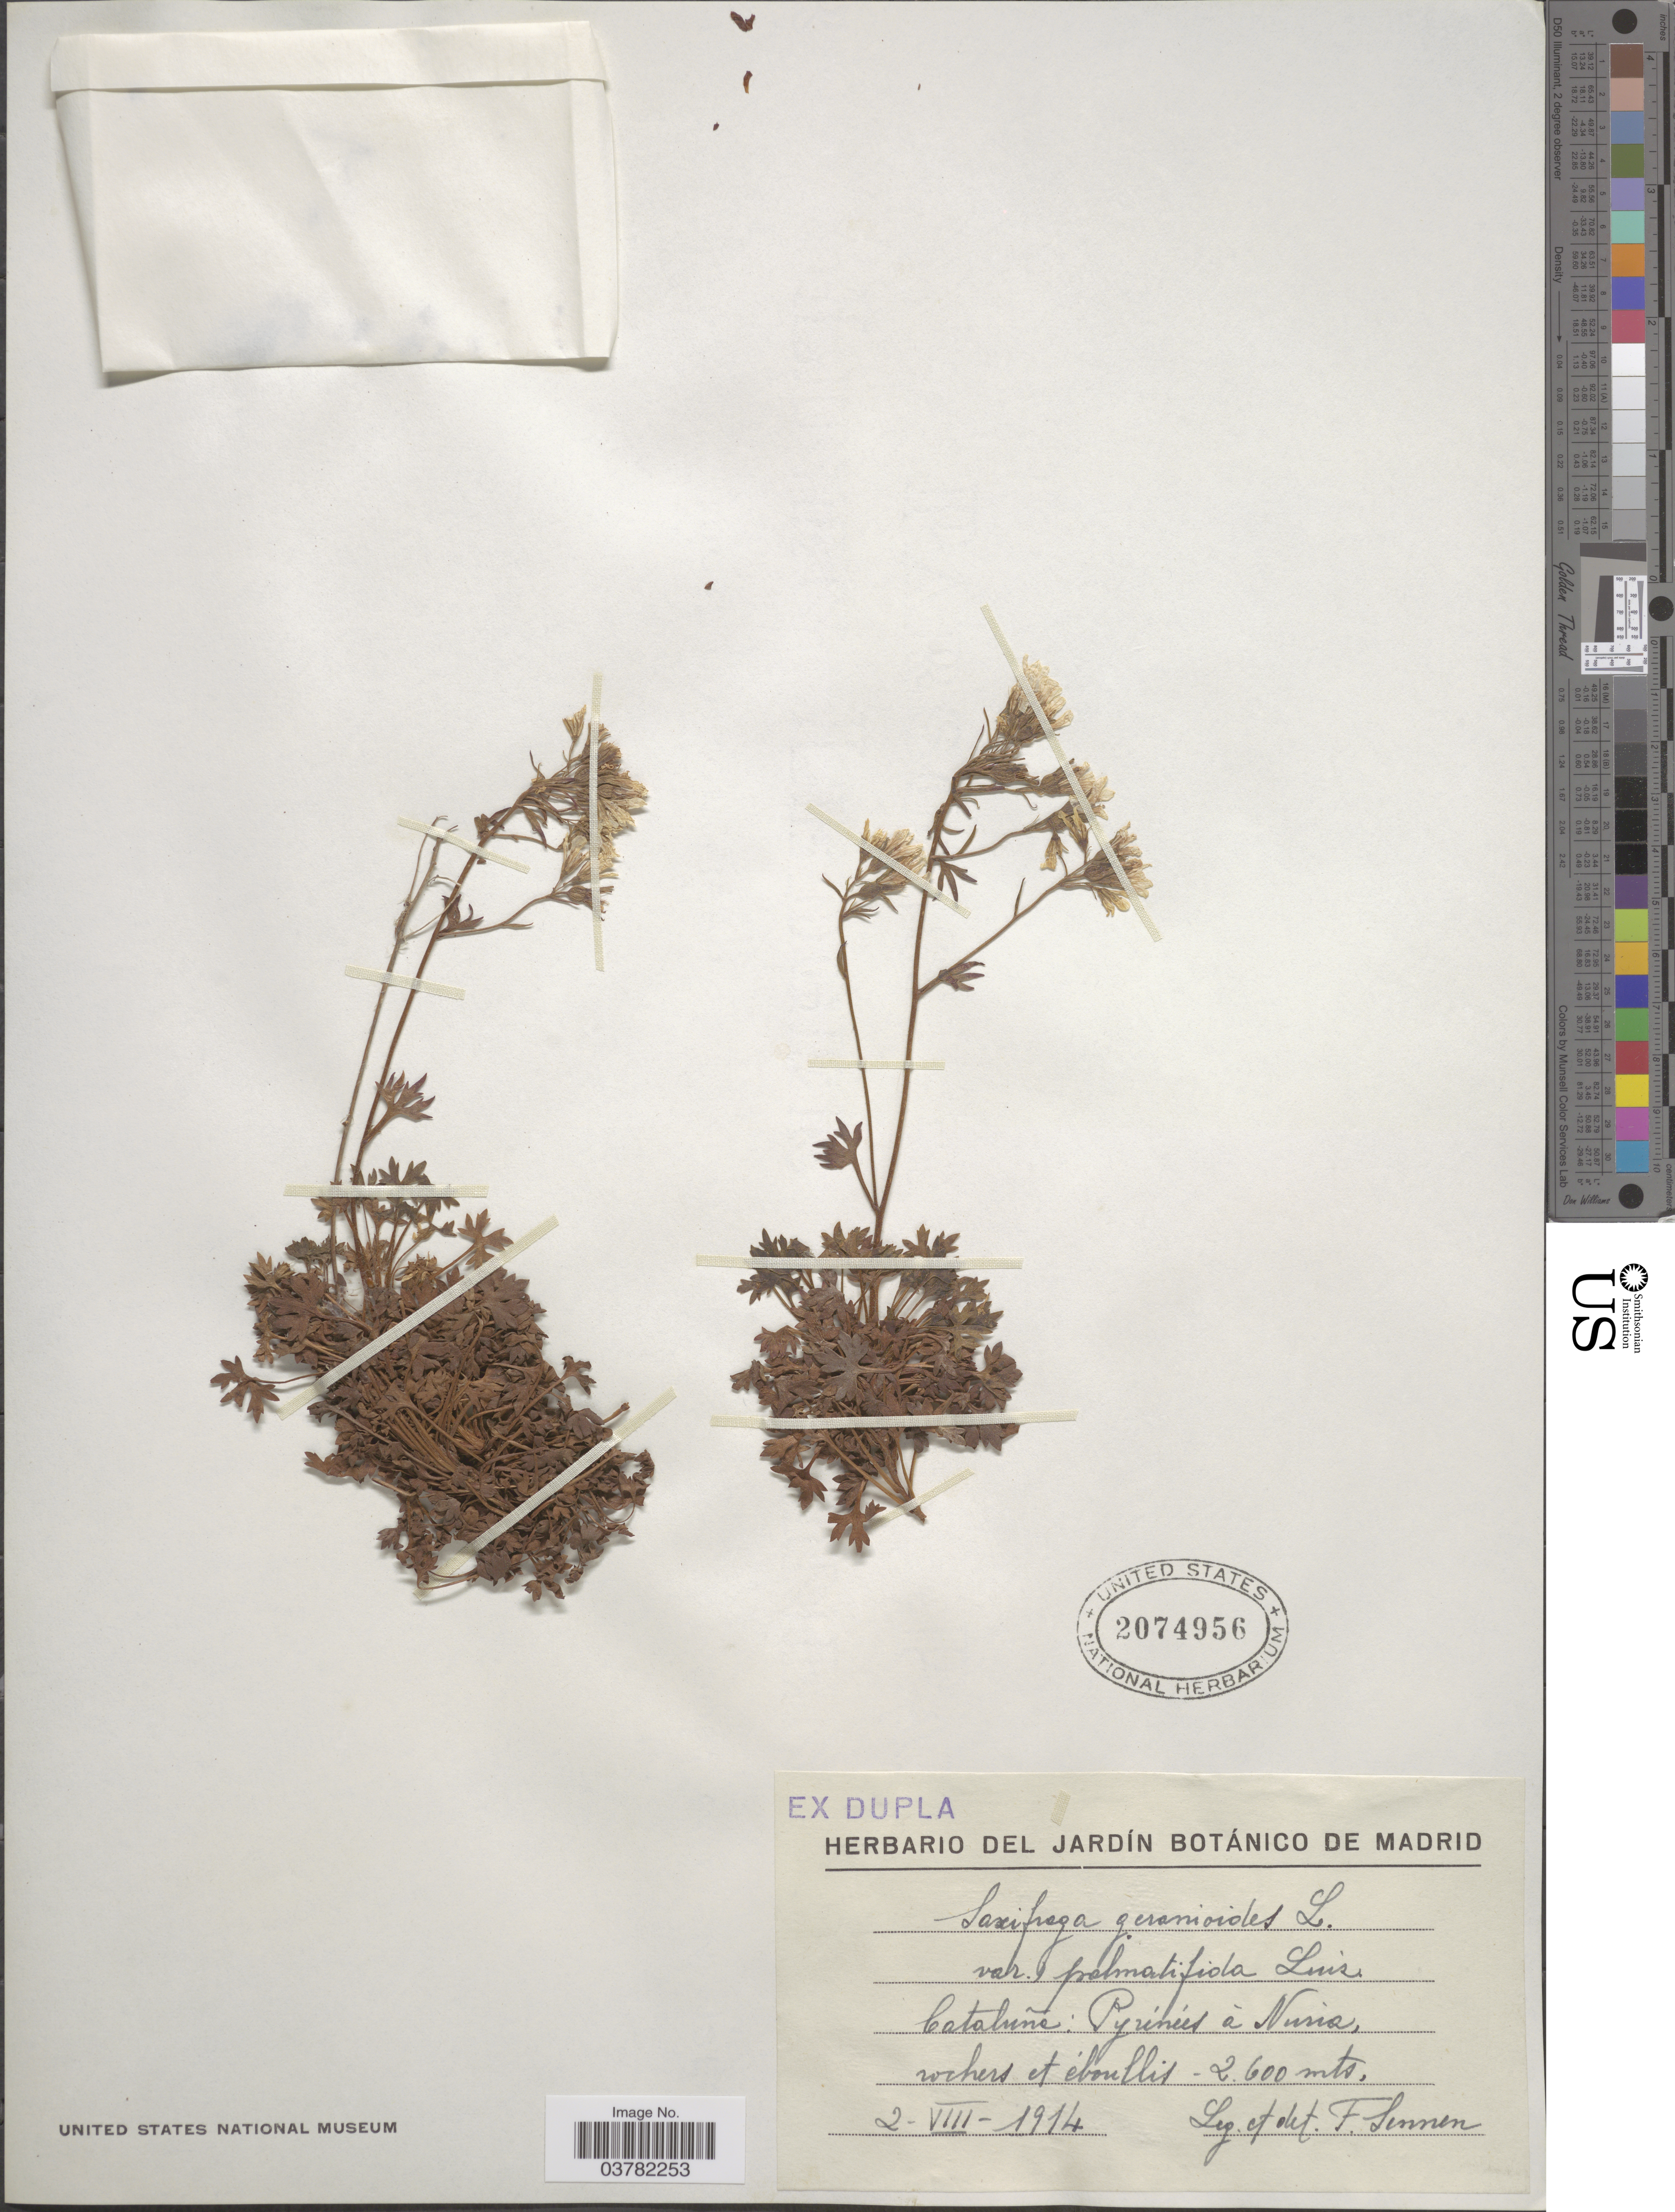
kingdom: Plantae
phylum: Tracheophyta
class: Magnoliopsida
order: Saxifragales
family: Saxifragaceae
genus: Saxifraga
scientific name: Saxifraga geranioides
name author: L.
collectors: E. Sennen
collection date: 1914-08-02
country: Spain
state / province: Catalunya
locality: Cataluñe: Pyrénées à Nuria, rochers et éboullis.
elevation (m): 2600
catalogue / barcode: US 2074956